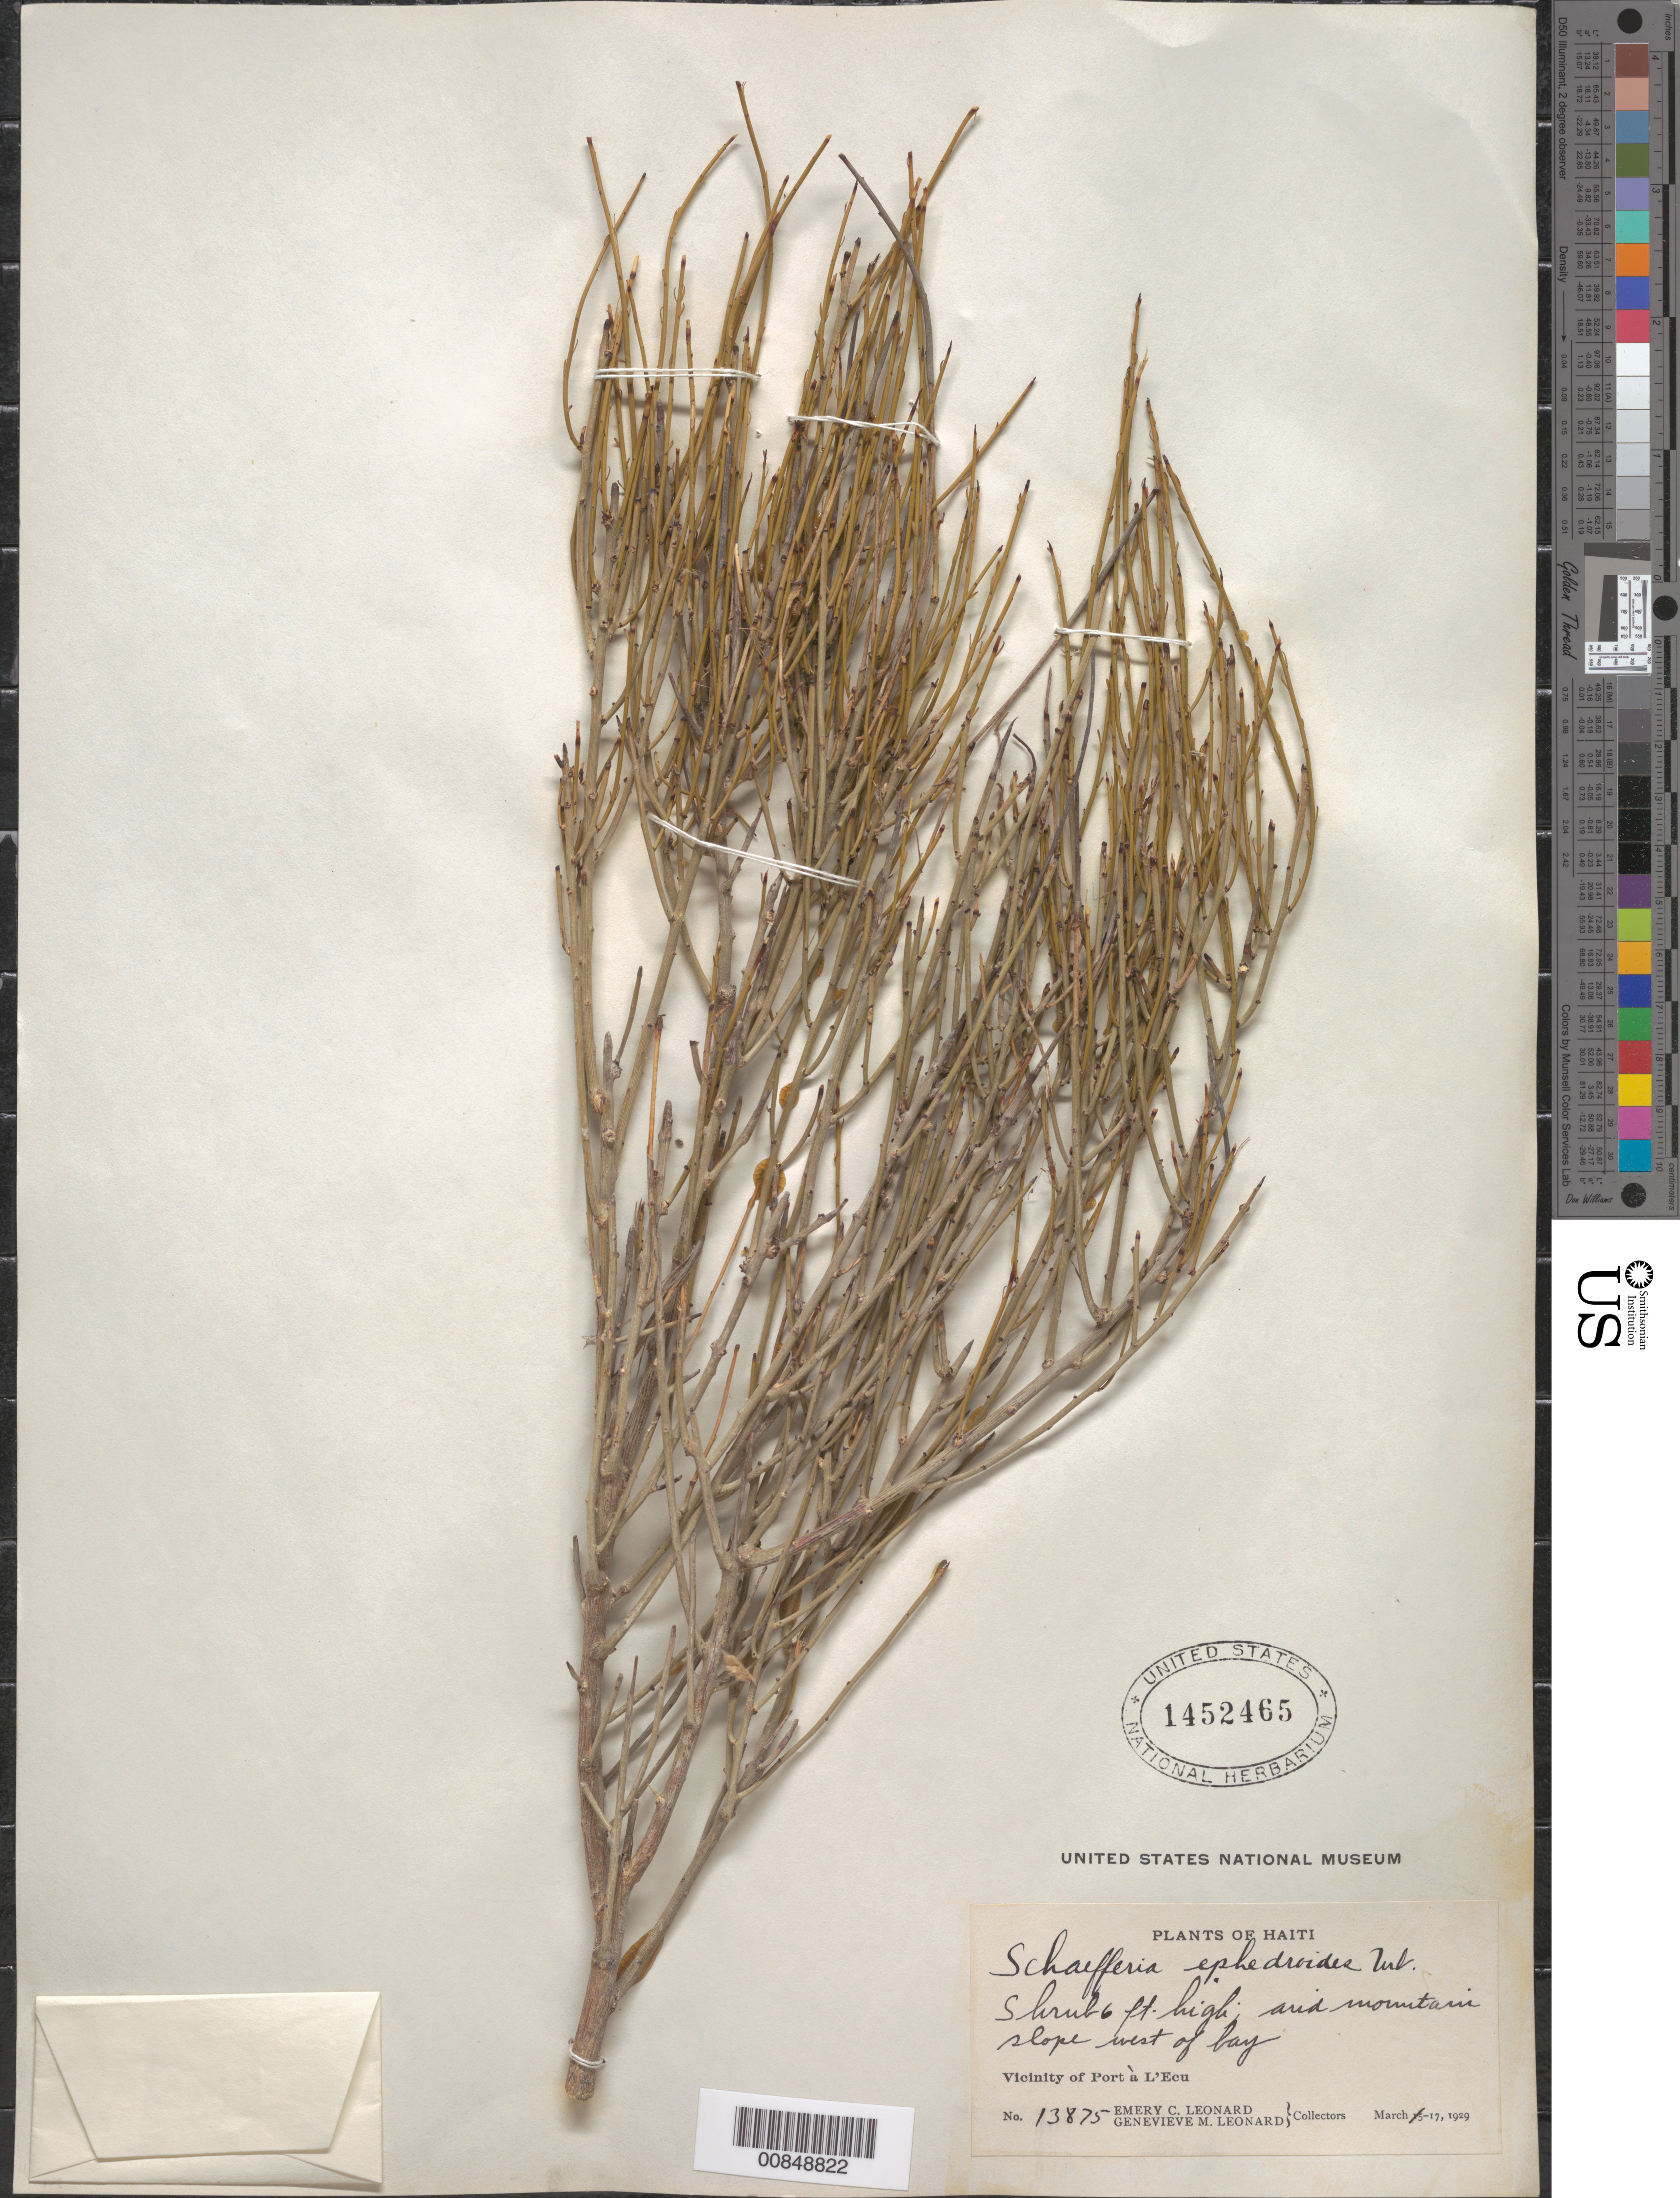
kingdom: Plantae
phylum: Tracheophyta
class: Magnoliopsida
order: Celastrales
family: Celastraceae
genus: Schaefferia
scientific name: Schaefferia ephedroides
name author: Urb.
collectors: E. C. Leonard & G. M. Leonard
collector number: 13875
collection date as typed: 17 Mar 1929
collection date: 1929-03-17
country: Haiti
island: Hispaniola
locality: Vicinity of Port à L'Ecu, W of bay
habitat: Arid mountain slope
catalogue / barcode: US 1452465